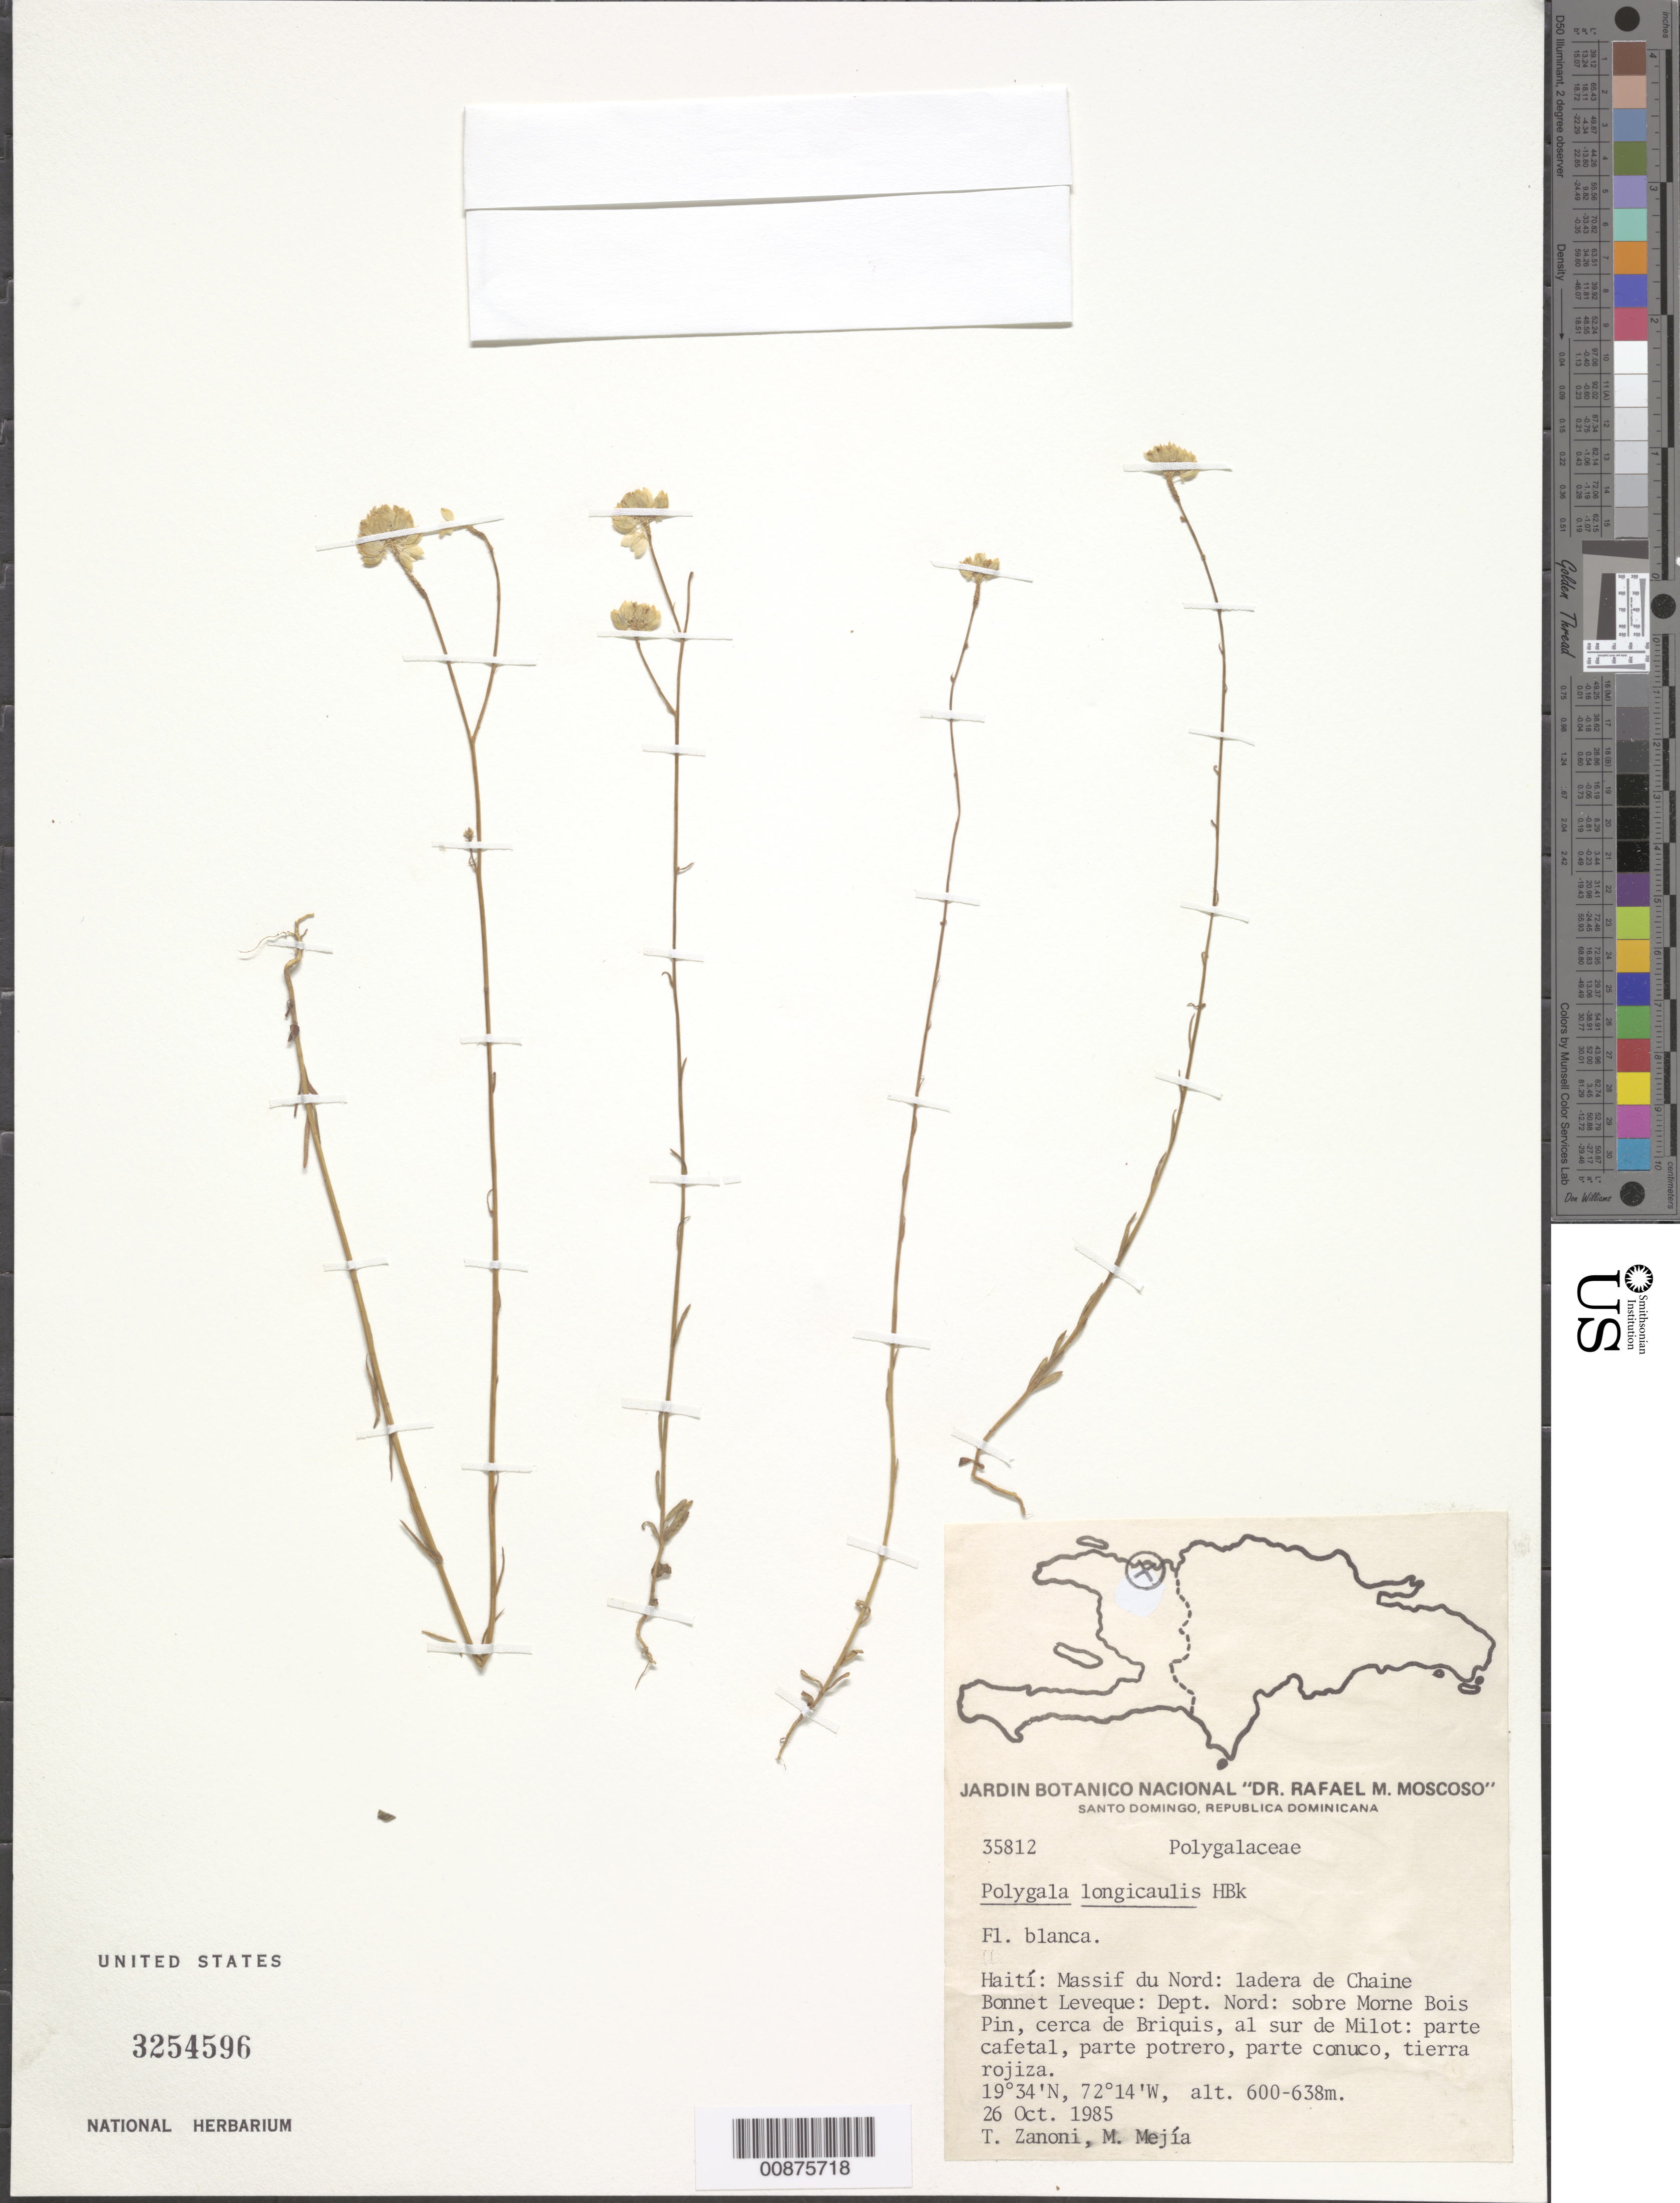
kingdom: Plantae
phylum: Tracheophyta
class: Magnoliopsida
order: Fabales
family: Polygalaceae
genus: Polygala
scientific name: Polygala longicaulis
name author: Kunth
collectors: T. A. Zanoni & M. Mejia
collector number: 35812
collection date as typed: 26 Oct 1985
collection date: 1985-10-26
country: Haiti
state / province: Nord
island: Hispaniola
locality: Massif du Nord, ladera de Chaine Bonnet Leveque, sobre Morne Bois Pin, cerca de Briquis, al sur de Milot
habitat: Parte cafetal, parte portero, parte conuco, tierra rojiza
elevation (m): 600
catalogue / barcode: US 3254596